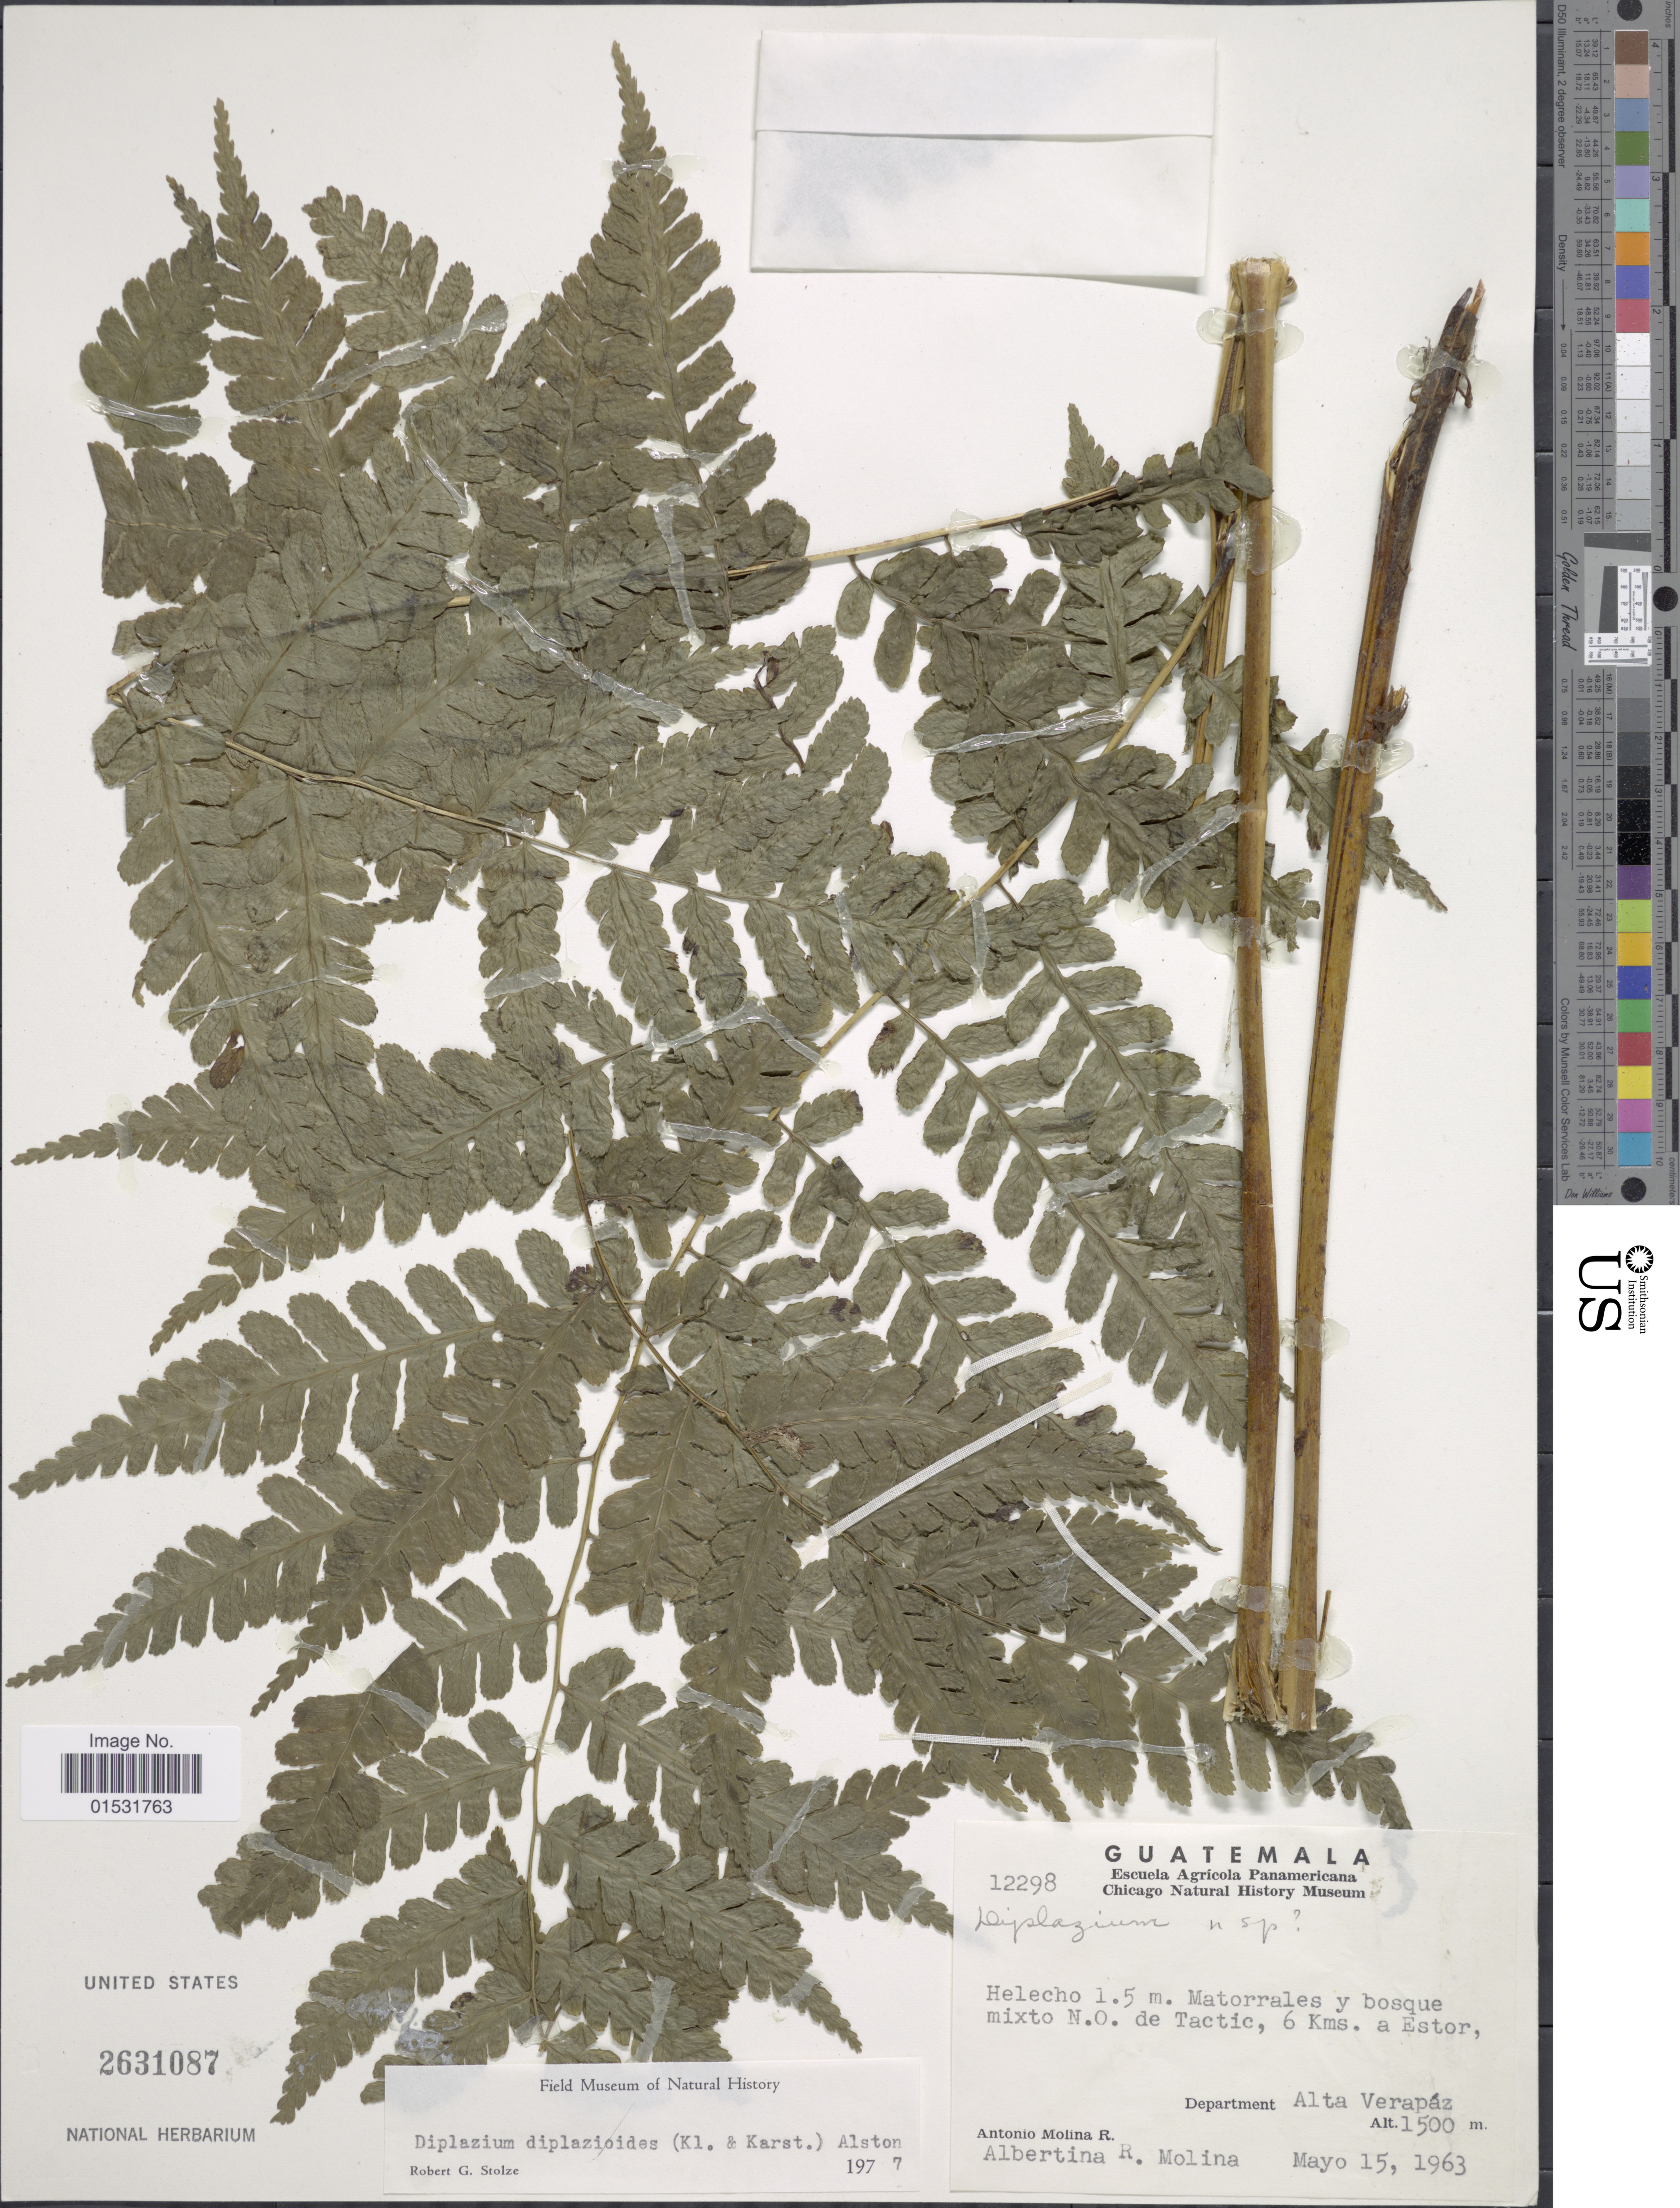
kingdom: Plantae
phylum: Tracheophyta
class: Polypodiopsida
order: Polypodiales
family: Athyriaceae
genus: Diplazium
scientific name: Diplazium hians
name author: Kunze ex Klotzsch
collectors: A. Molina R.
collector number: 12298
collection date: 1963-05-15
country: Guatemala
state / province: Alta Verapaz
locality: Matorrales y bosque mixto N.O. de Tactic, 6 Kms. a Estor. Department Alta Verapaz.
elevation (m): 1500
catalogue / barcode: US 2631087